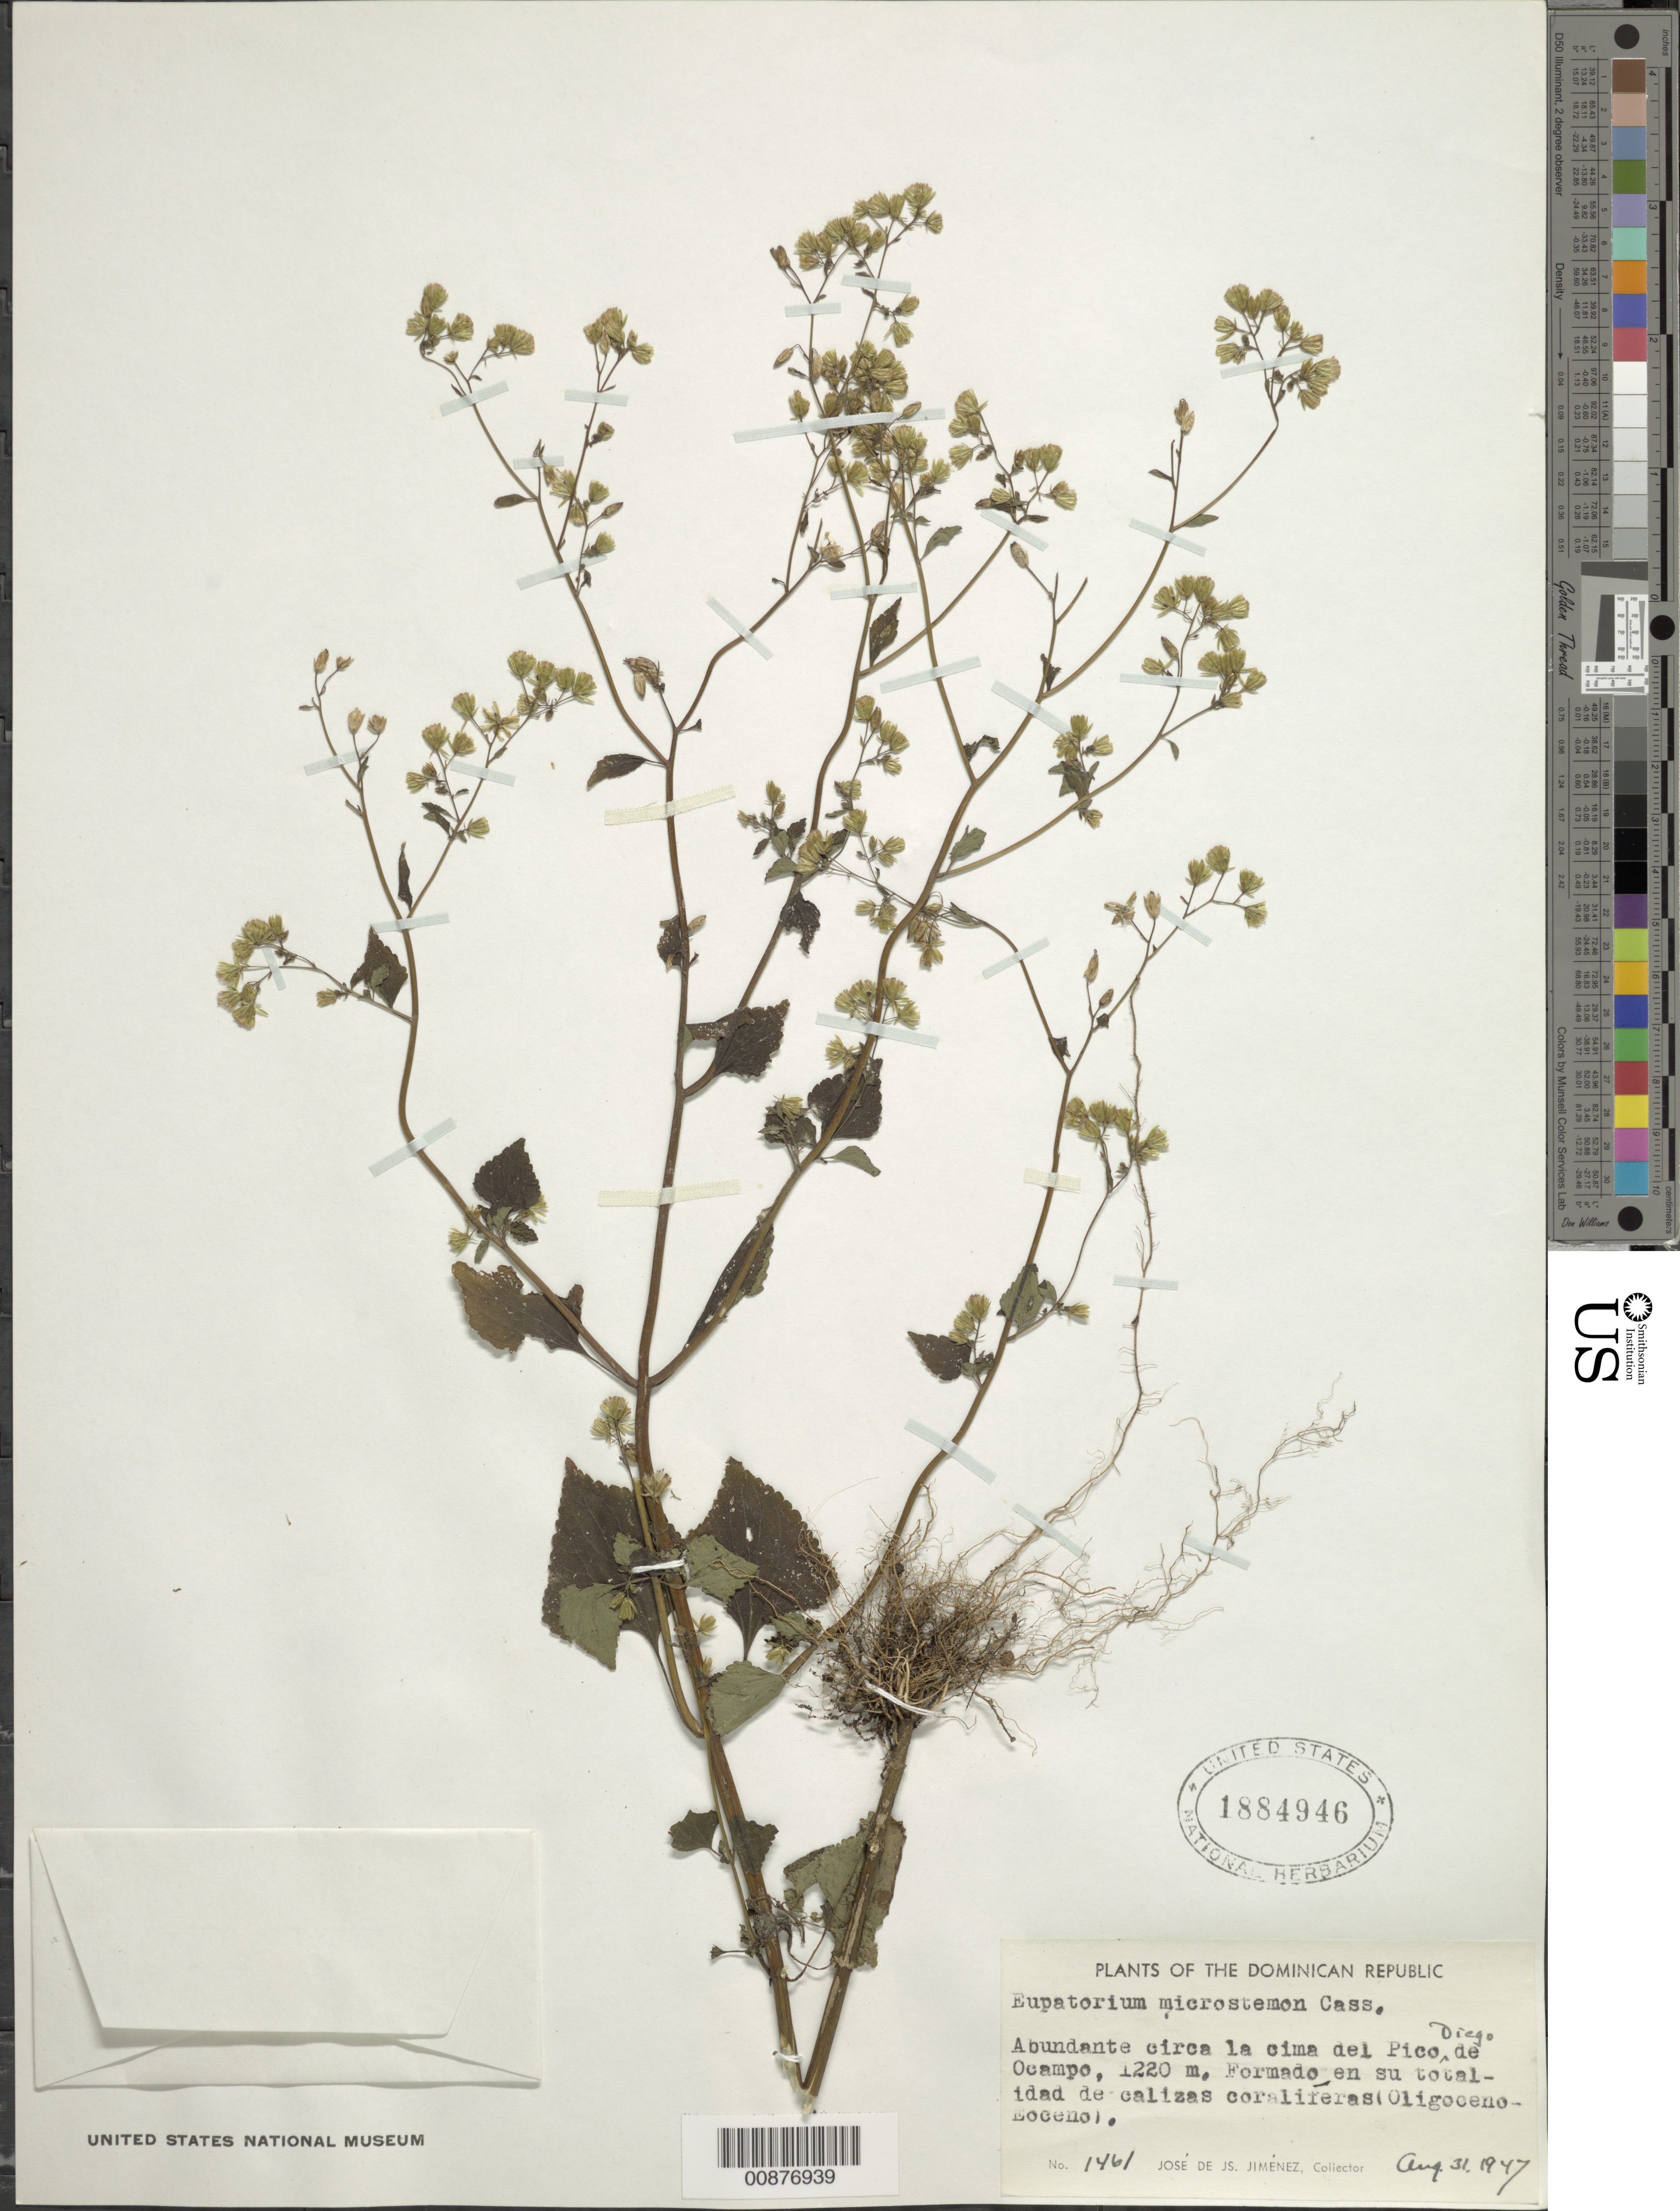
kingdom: Plantae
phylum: Tracheophyta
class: Magnoliopsida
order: Asterales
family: Asteraceae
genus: Fleischmannia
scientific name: Fleischmannia microstemon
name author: (Cass.) R.M. King & H. Rob.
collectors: J. J. Jiménez Almonte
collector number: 1461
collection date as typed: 31 Aug 1947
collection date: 1947-08-31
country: Dominican Republic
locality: Circa la cima del Pico Diego de Ocampo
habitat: Formado en su totalidad de calizas coraliféras (Oligoceno-Eoceno)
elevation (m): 1220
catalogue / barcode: US 1884946